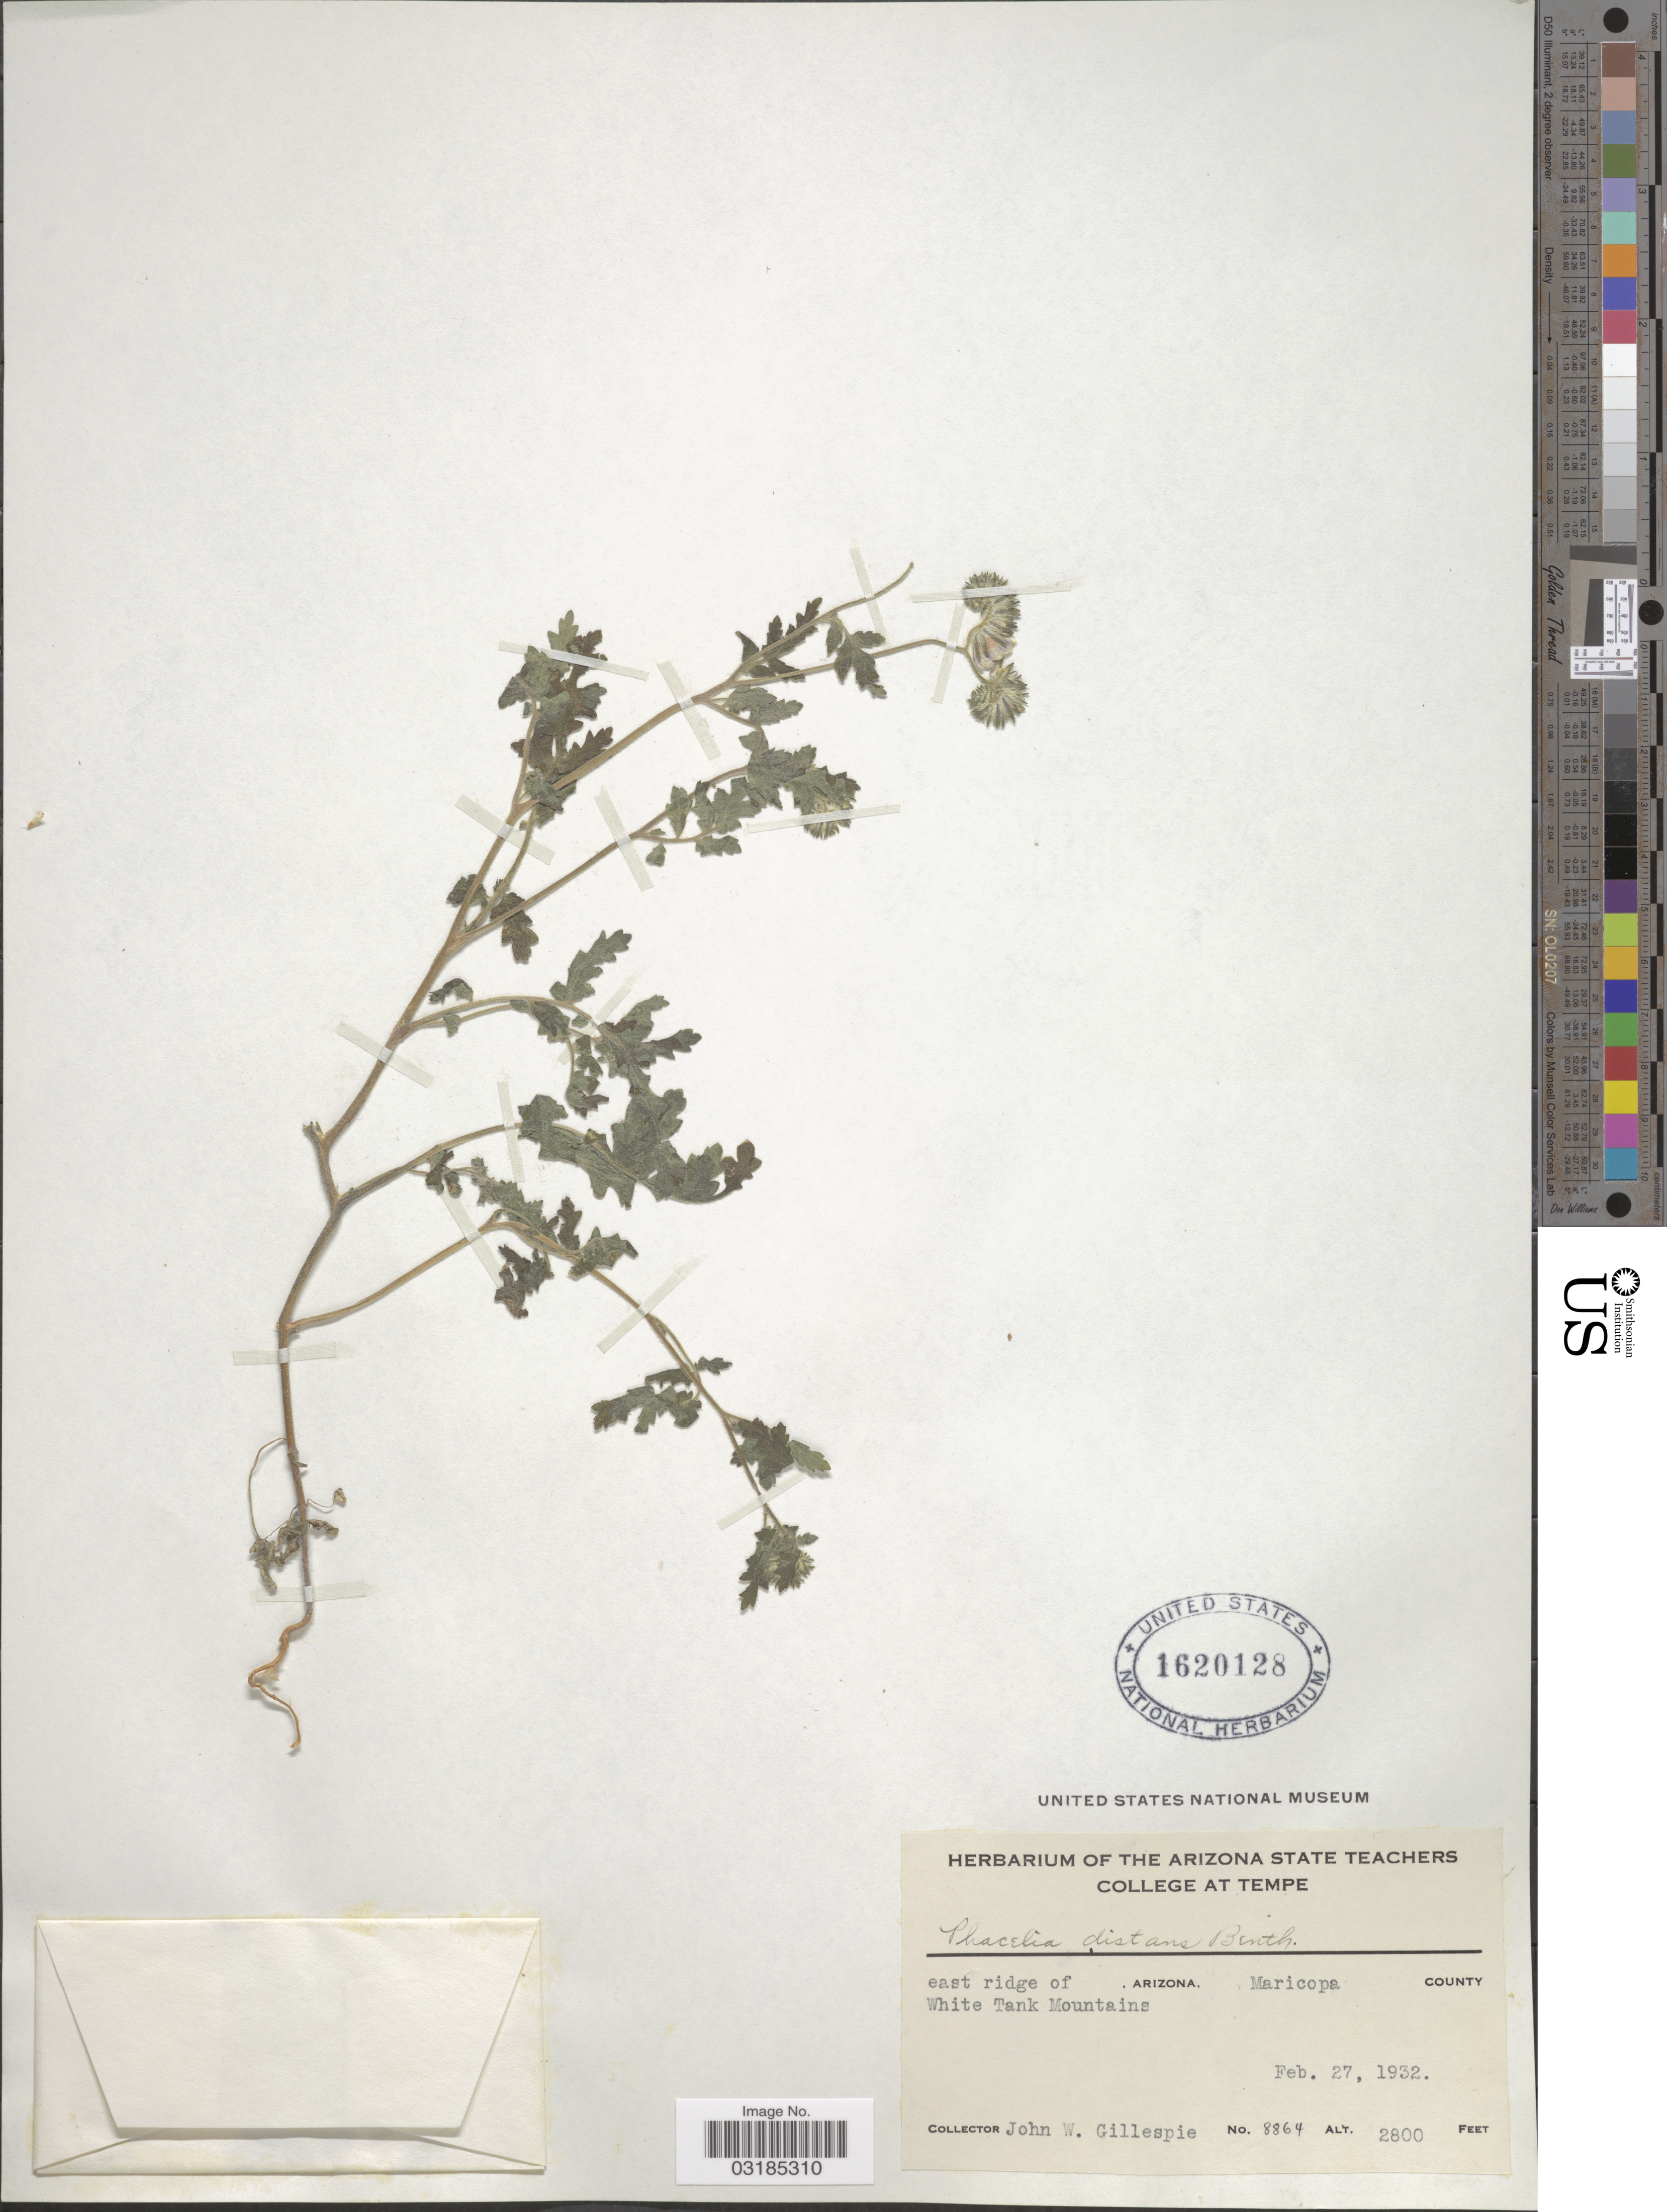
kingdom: Plantae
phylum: Tracheophyta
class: Magnoliopsida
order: Boraginales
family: Hydrophyllaceae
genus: Phacelia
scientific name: Phacelia distans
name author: Benth.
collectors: J. W. Gillespie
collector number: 8864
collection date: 1932-02-27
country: United States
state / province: Arizona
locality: East ridge of White Tank Mountains. Maricopa County.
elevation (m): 853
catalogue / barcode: US 1620128